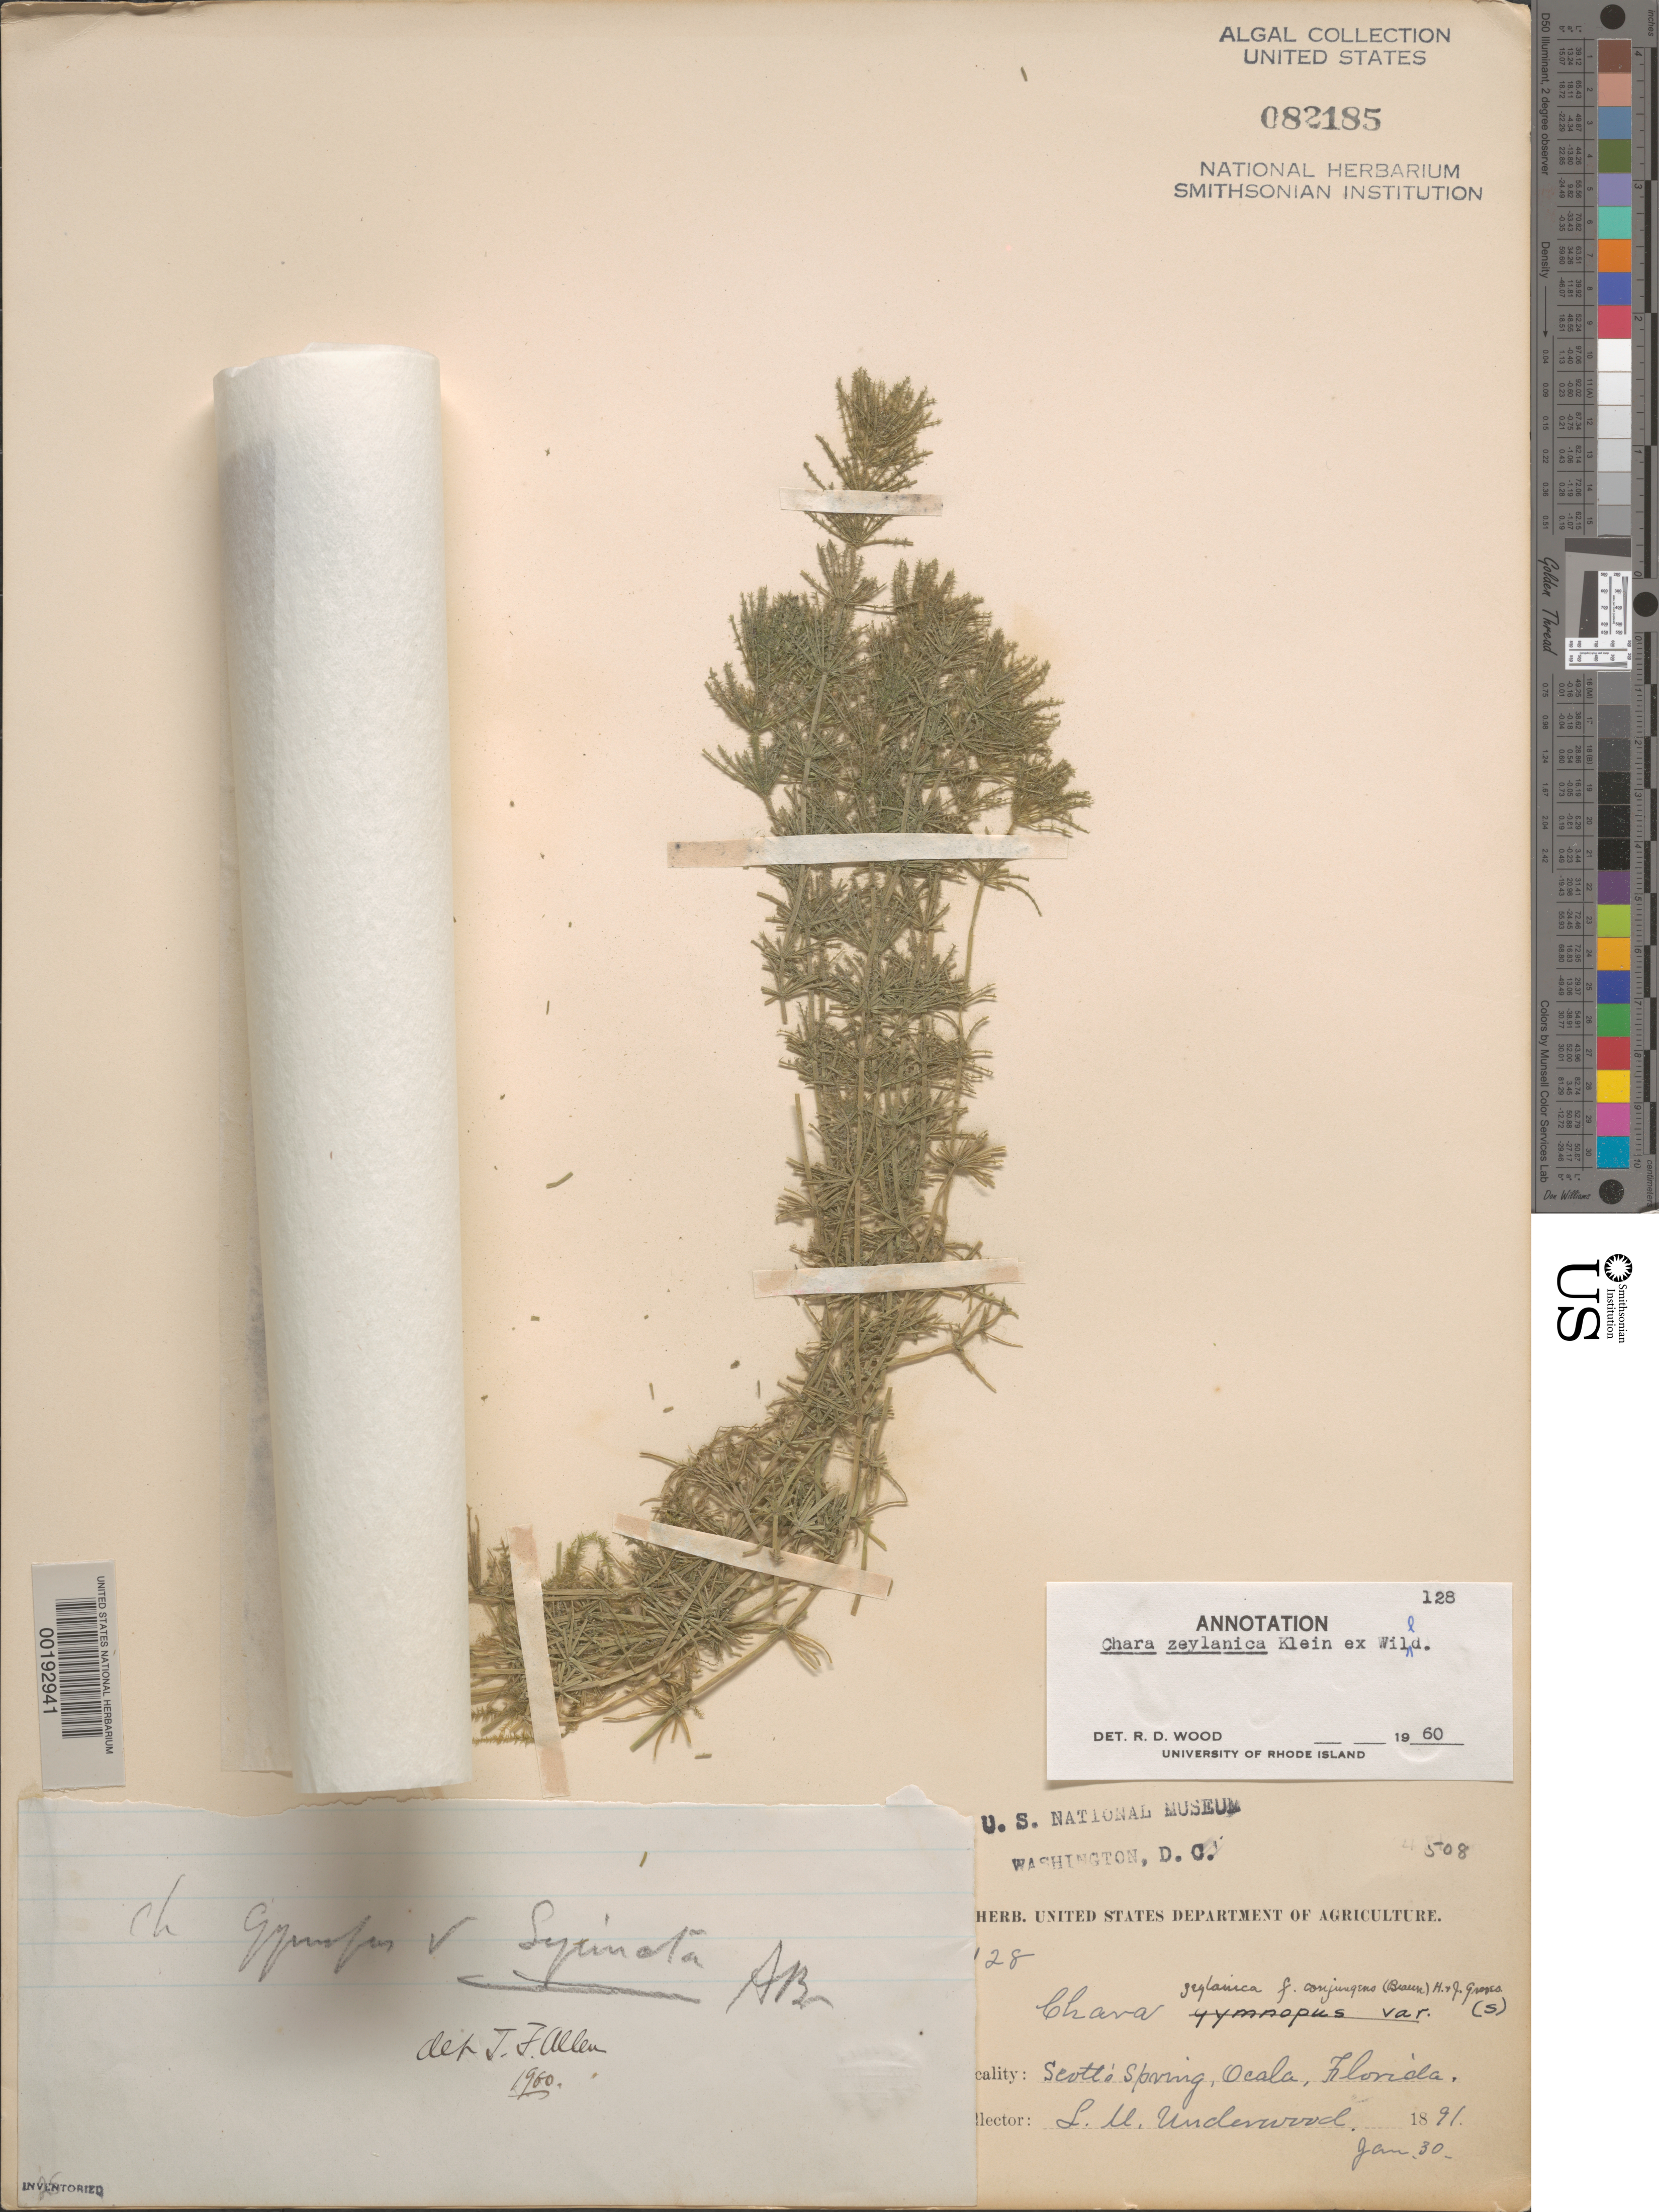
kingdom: Plantae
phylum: Charophyta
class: Charophyceae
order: Charales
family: Characeae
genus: Chara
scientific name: Chara zeylanica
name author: J.G. Klein ex Willd.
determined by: Wood, R. D.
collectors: L. M. Underwood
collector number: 128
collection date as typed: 30 Jan 1891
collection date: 1891-01-30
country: United States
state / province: Florida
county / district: Marion County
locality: Scott's Spring, Ocala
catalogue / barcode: US 82185